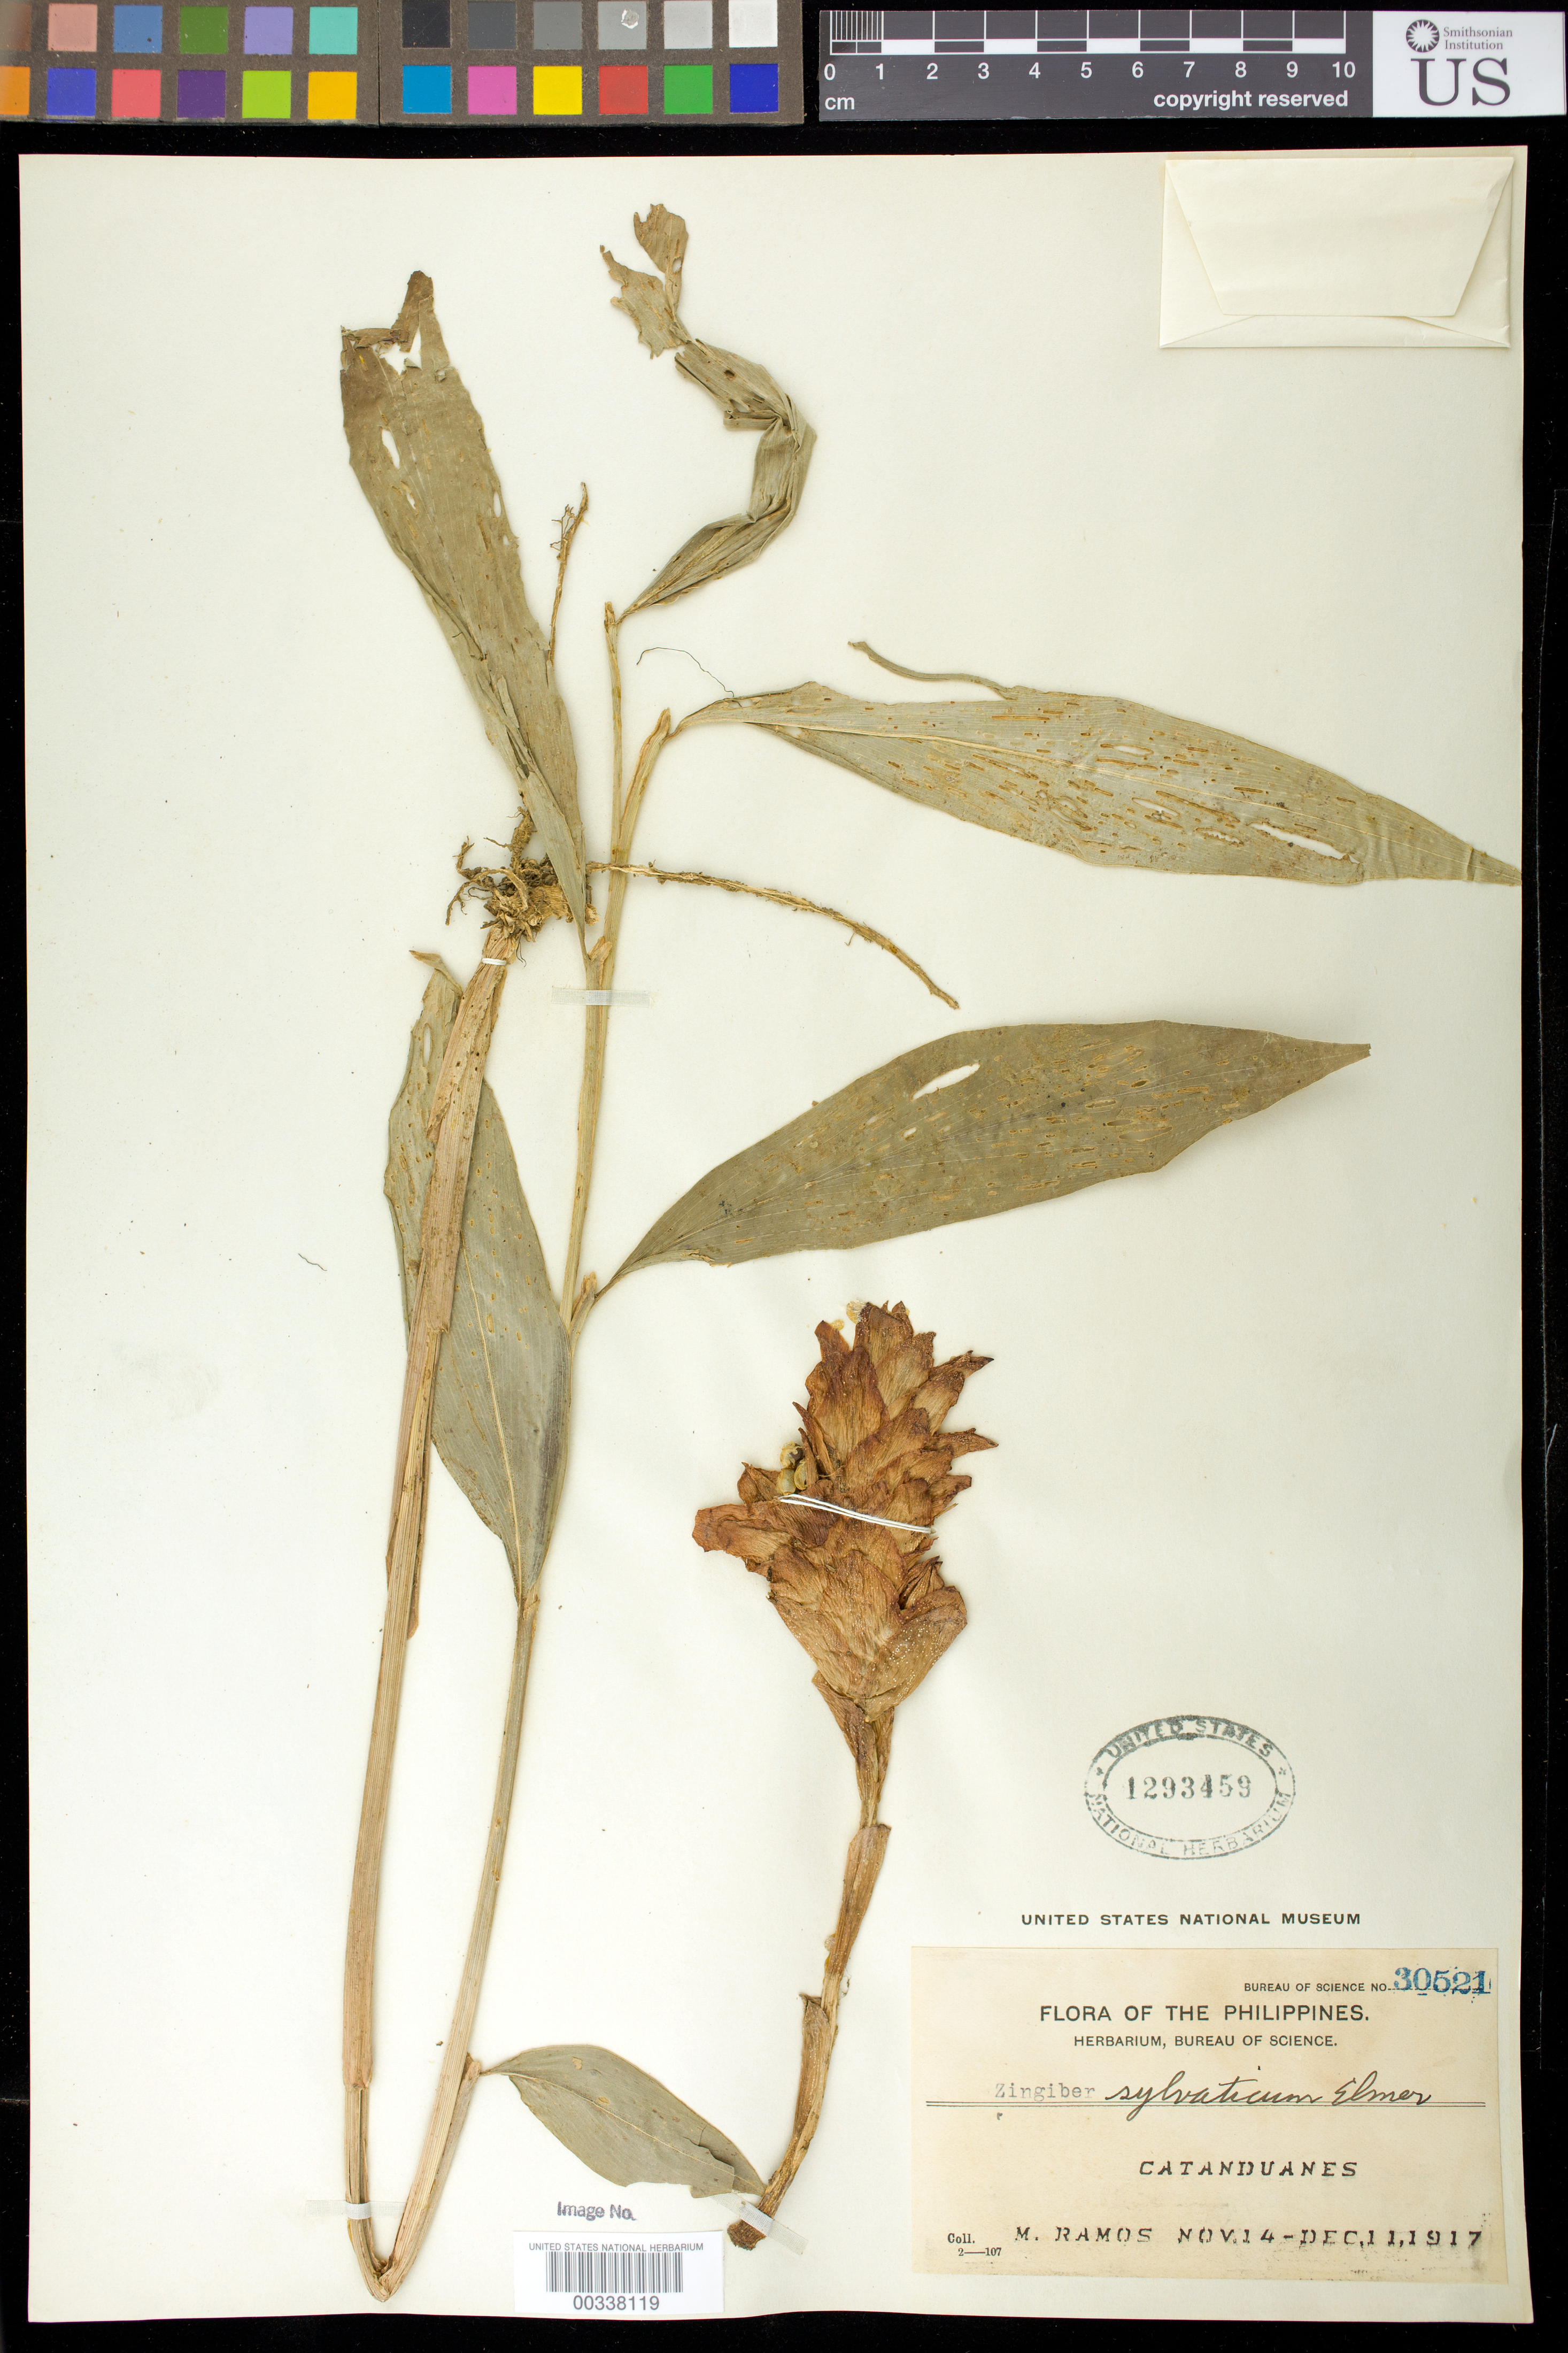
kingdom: Plantae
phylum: Tracheophyta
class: Liliopsida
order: Zingiberales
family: Zingiberaceae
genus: Zingiber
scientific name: Zingiber sylvaticum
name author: Elmer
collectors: M. Ramos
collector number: Bur. Sci. 30521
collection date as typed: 14 Nov 1917 to 11 Dec 1917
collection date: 1917-11-14/1917-12-11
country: Philippines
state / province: Bicol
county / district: Catanduanes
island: Catanduanes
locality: Catanduanes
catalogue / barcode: US 1293459